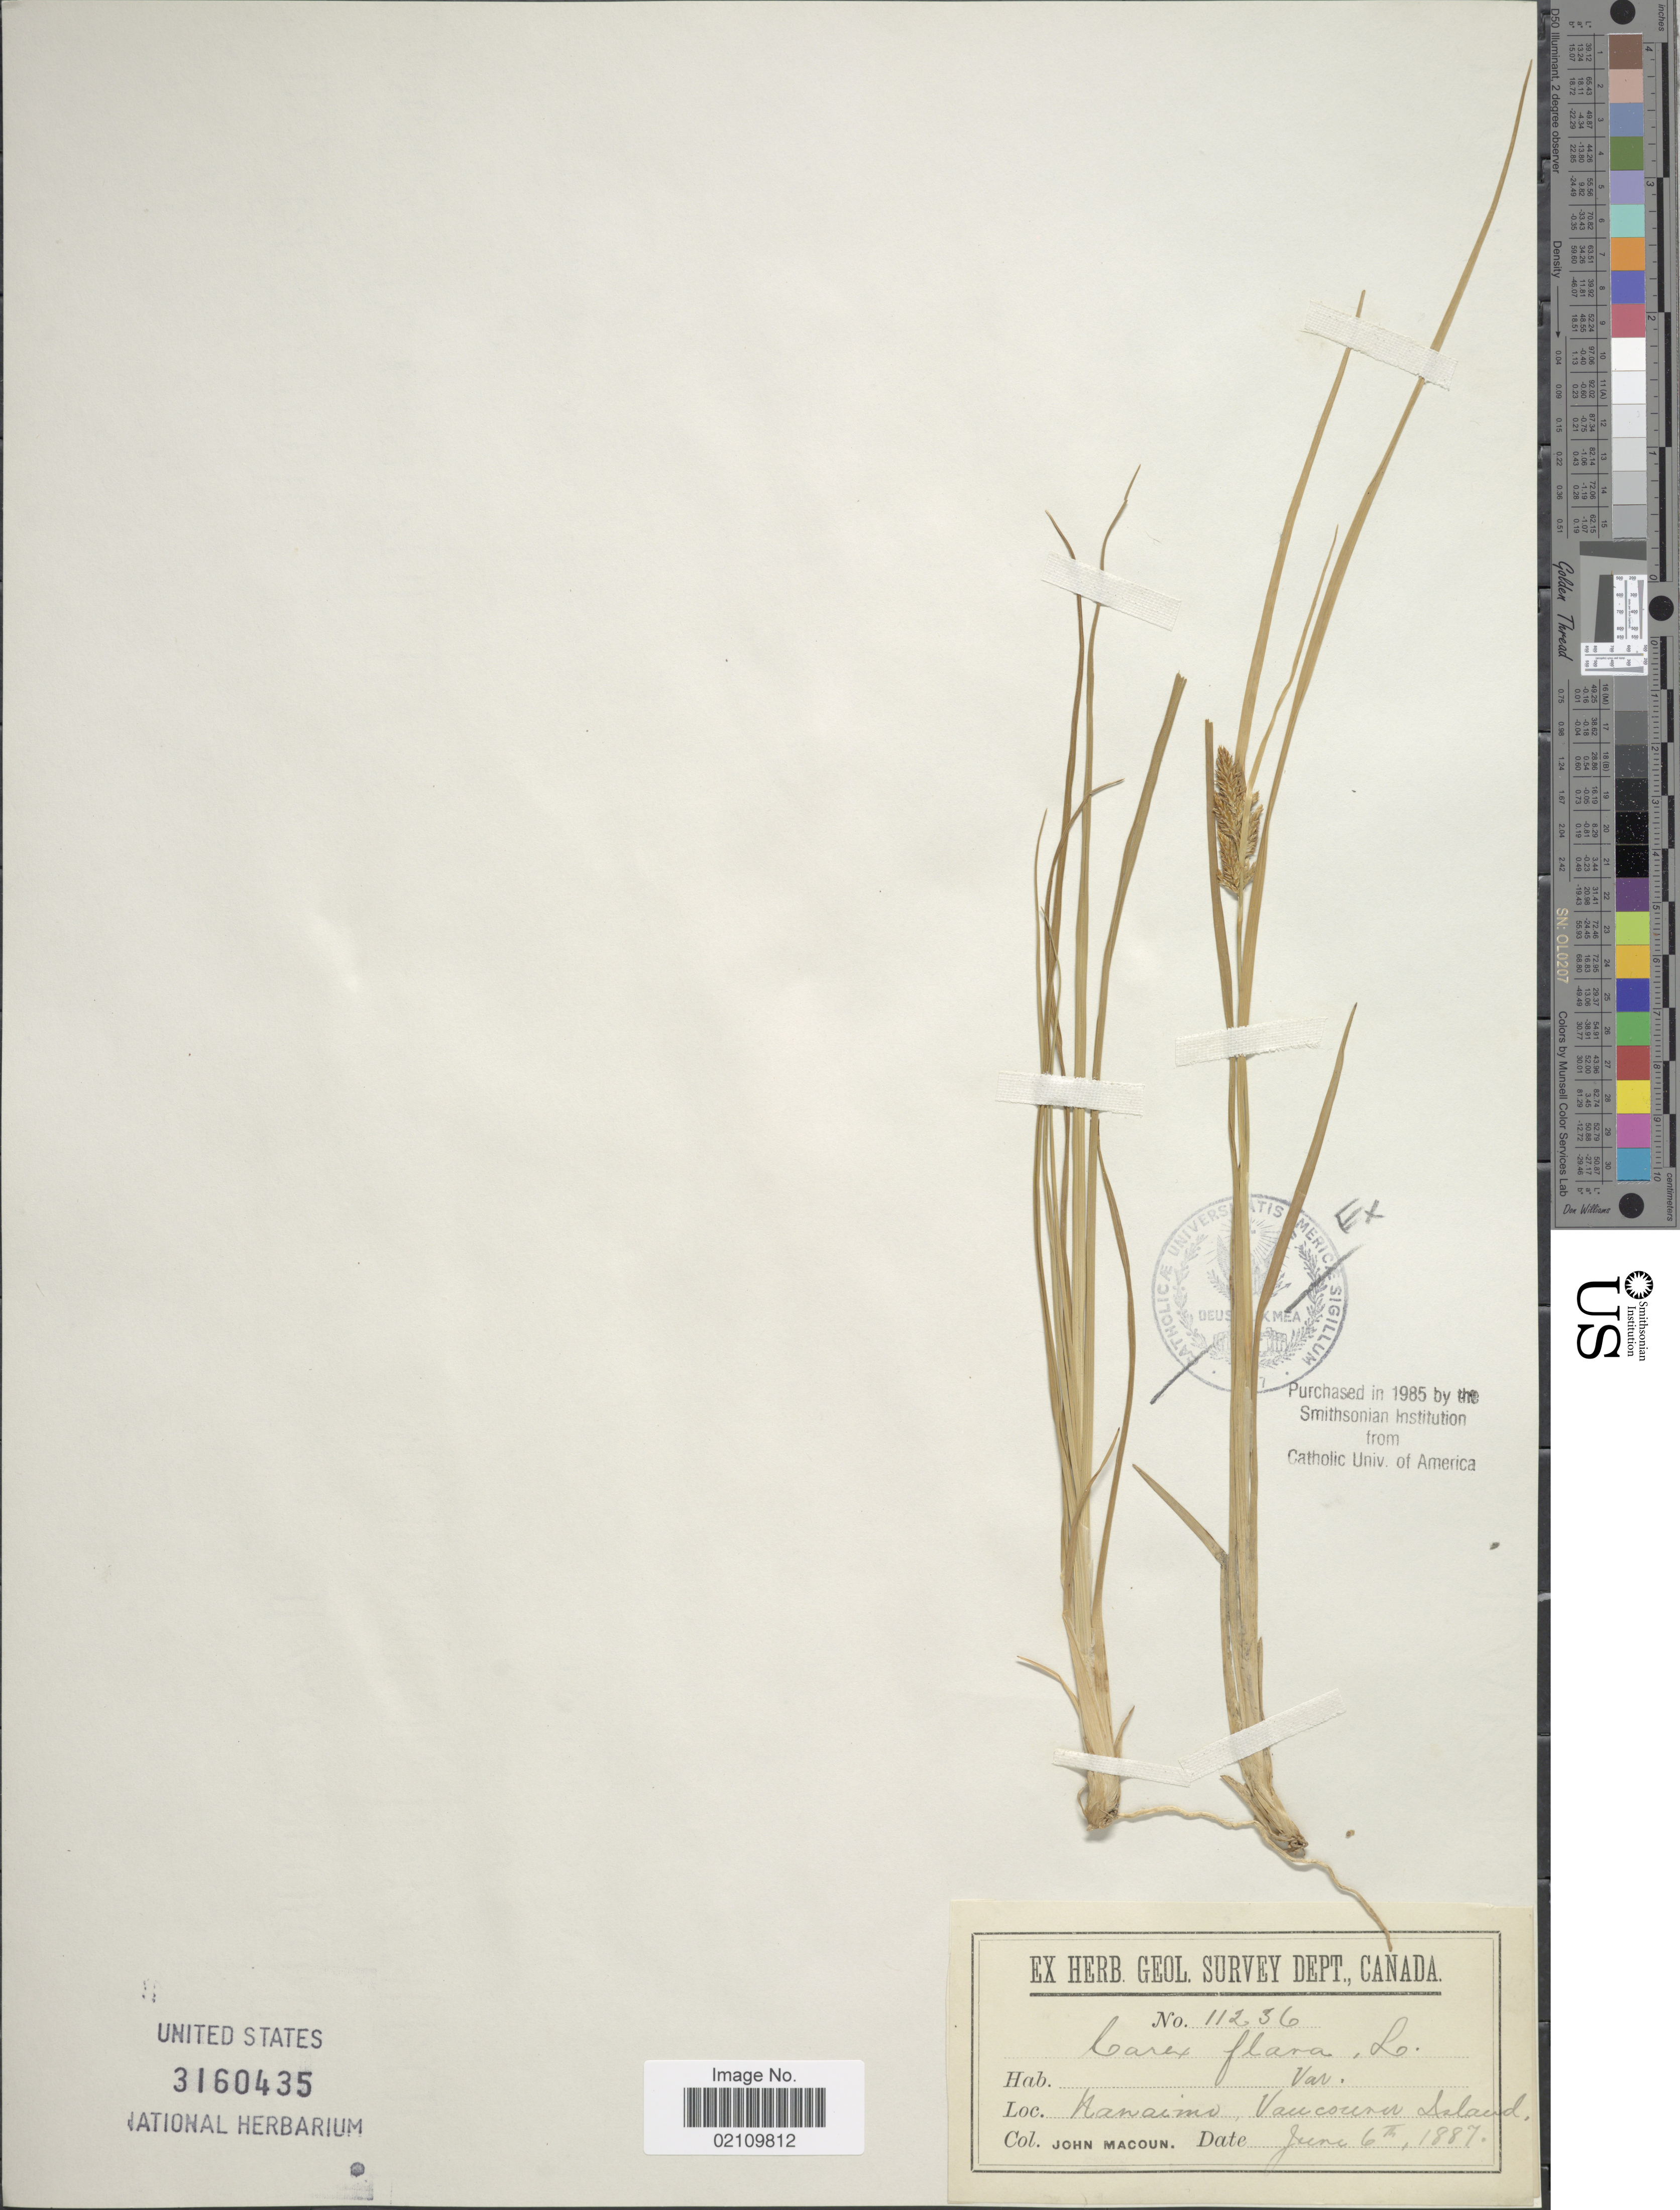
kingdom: Plantae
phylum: Tracheophyta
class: Liliopsida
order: Poales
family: Cyperaceae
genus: Carex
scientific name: Carex flava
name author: L.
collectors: J. Macoun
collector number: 11236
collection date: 1887-06-06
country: Canada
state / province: British Columbia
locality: Nanaimo, Vancouver Island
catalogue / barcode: US 3160435